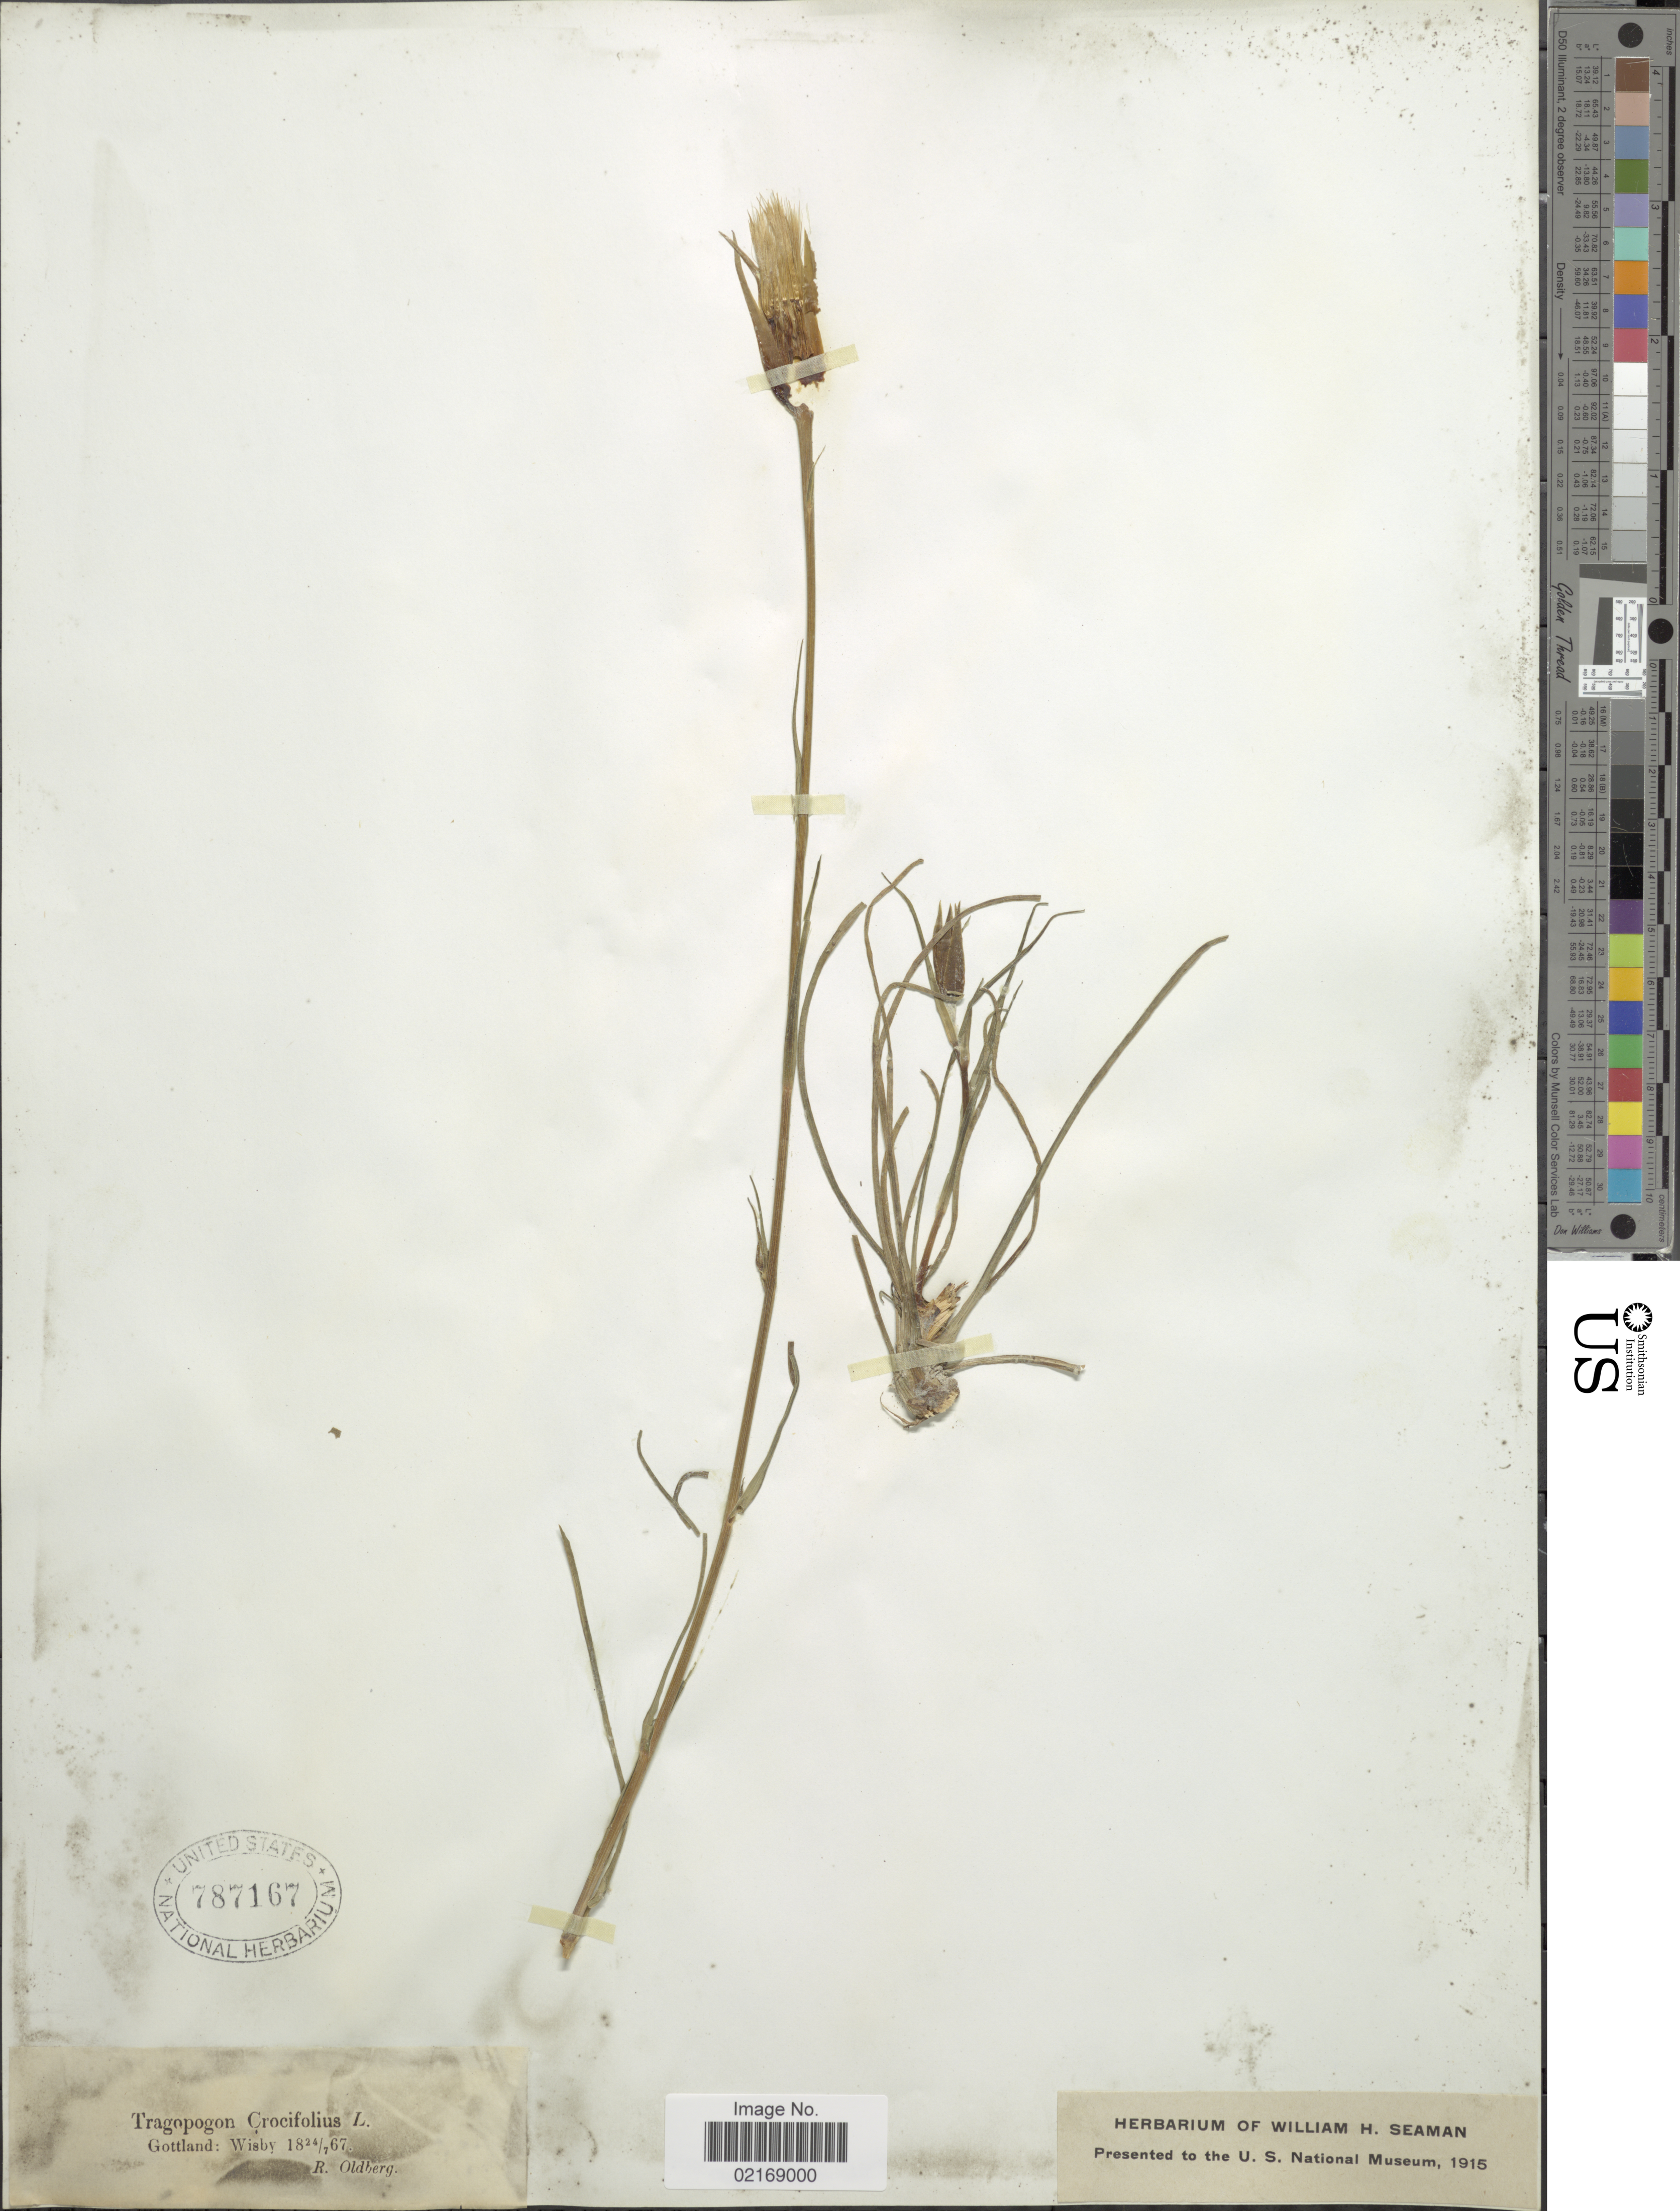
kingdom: Plantae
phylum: Tracheophyta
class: Magnoliopsida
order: Asterales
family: Asteraceae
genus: Tragopogon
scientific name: Tragopogon crocifolius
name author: L.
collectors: R. Oldberg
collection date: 1867-07-24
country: Sweden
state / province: Gotland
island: Gotland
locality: Gotland: Wisby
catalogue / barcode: US 787167